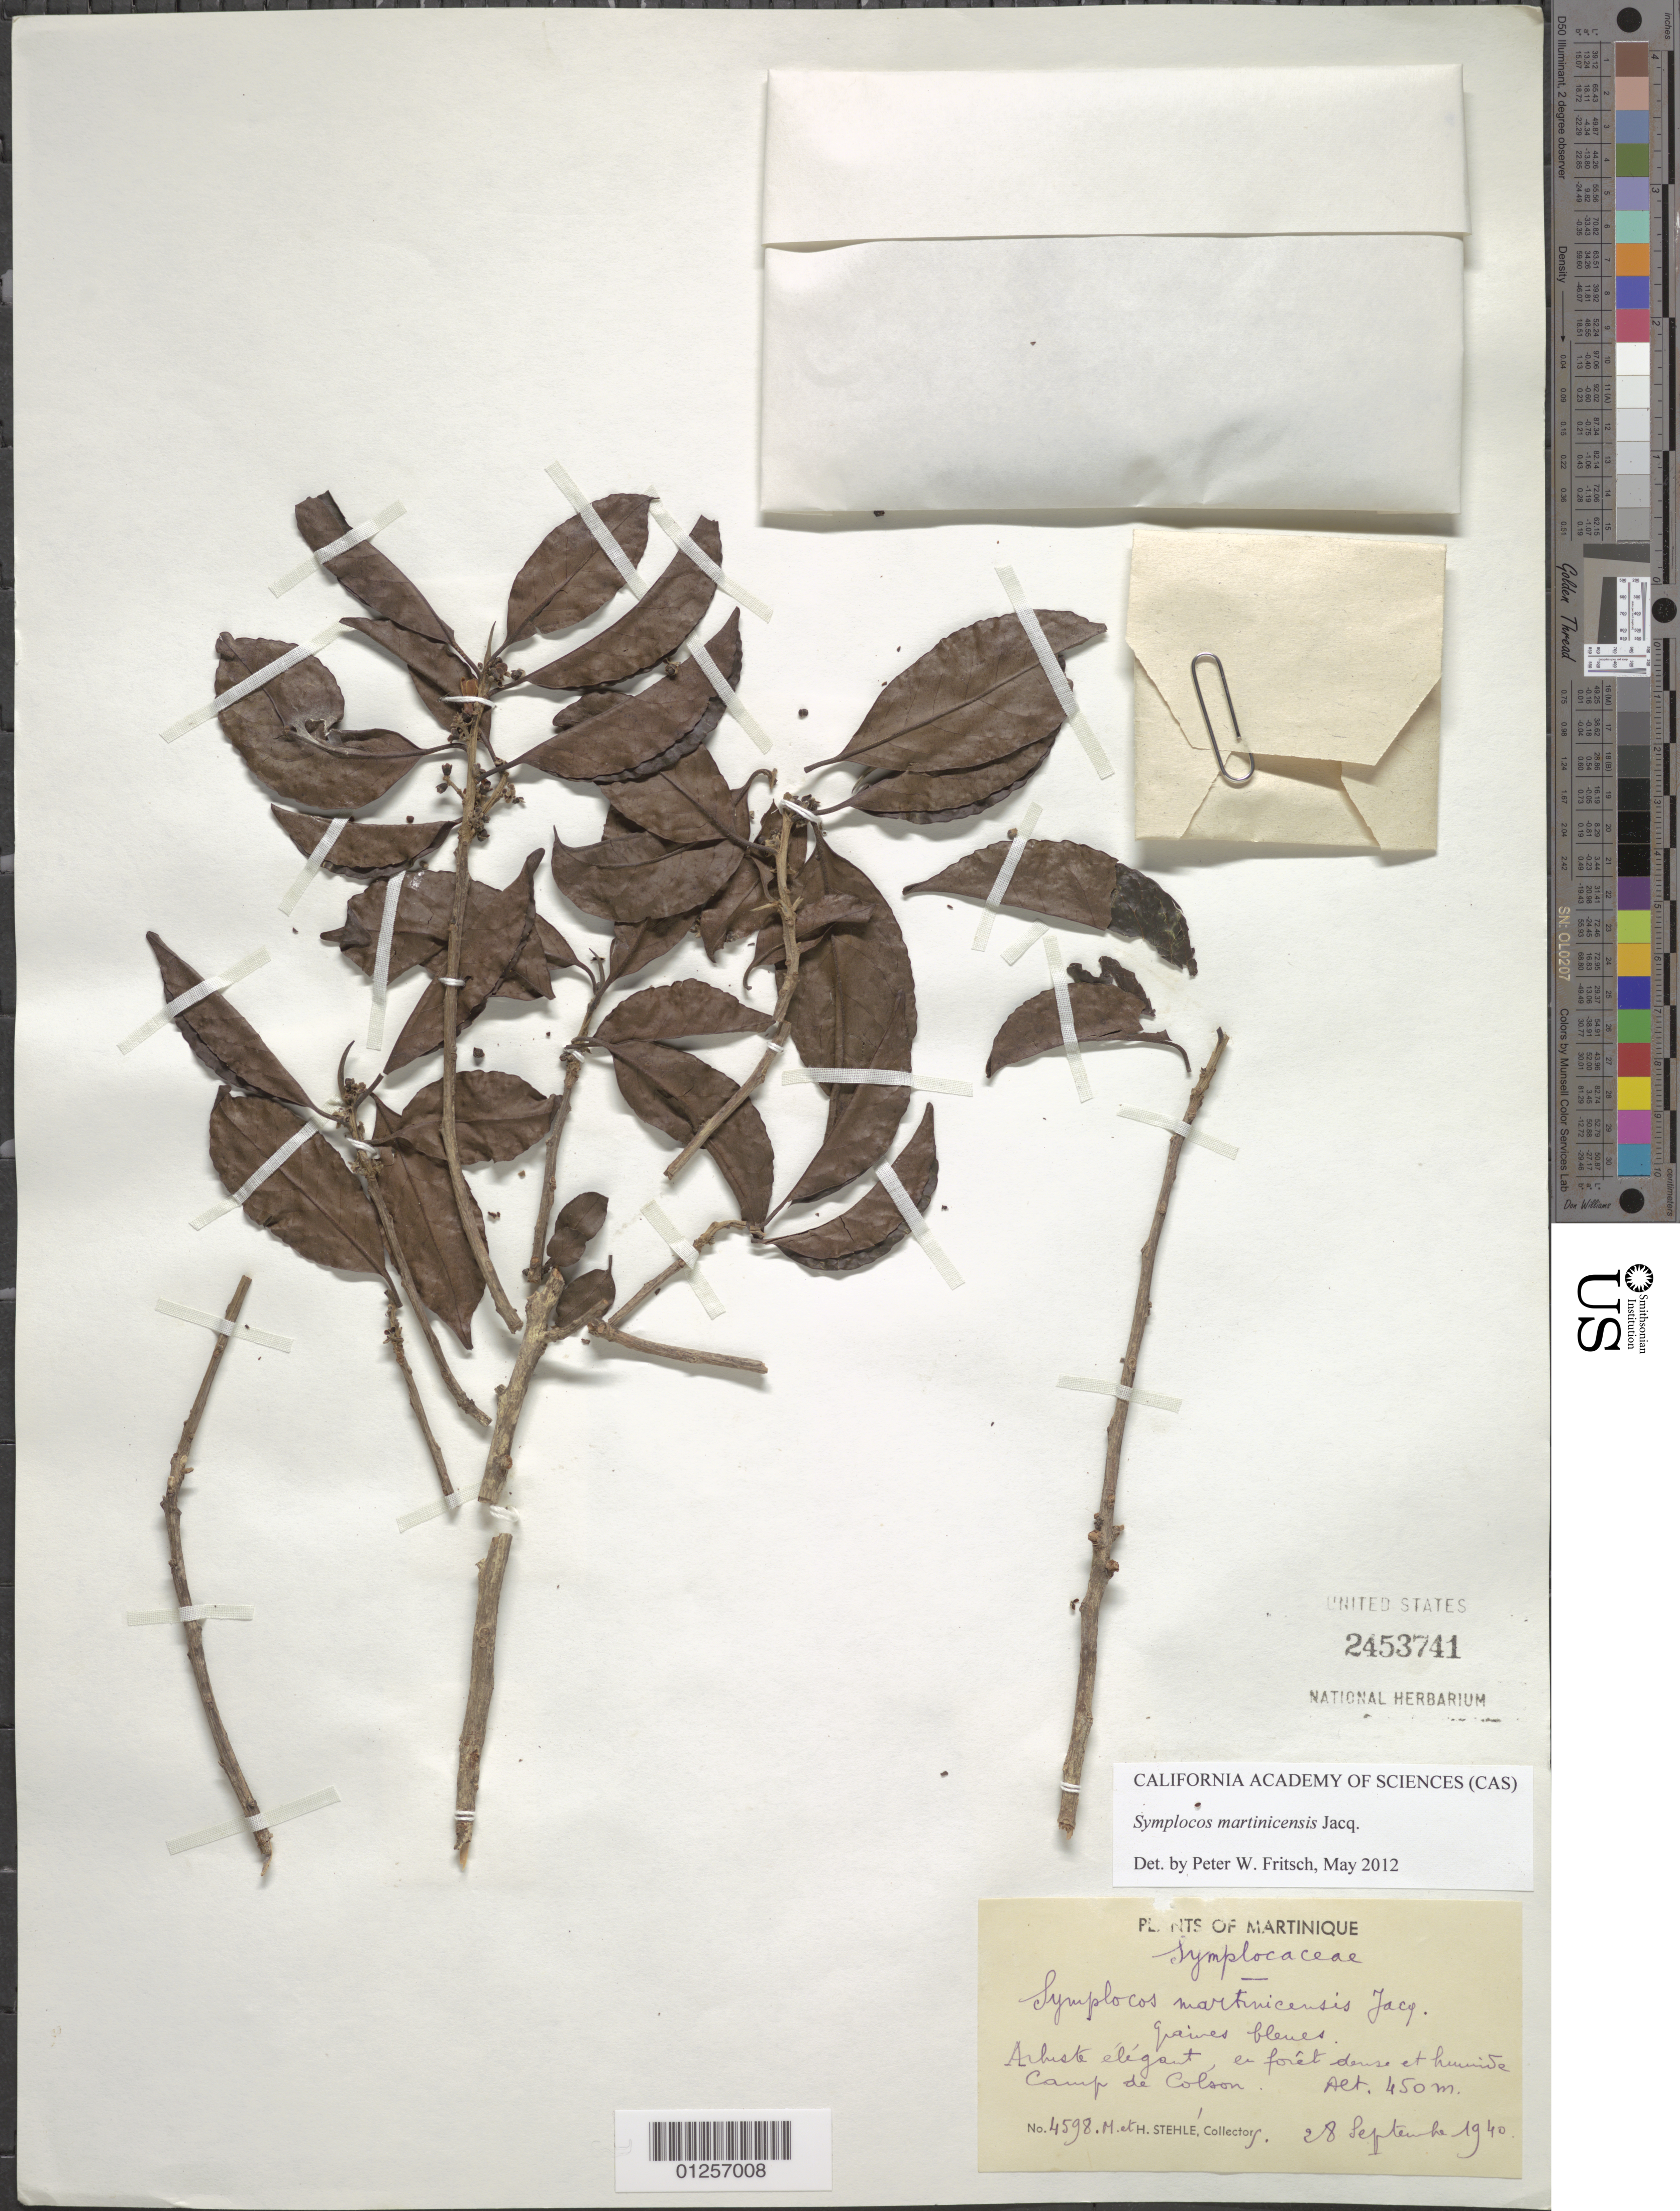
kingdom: Plantae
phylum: Tracheophyta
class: Magnoliopsida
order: Ericales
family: Symplocaceae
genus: Symplocos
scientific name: Symplocos martinicensis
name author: Jacq.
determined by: Fritsch, Peter W.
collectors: H. Stehlé & M. Stehlé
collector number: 4598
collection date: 1940-09-28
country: Martinique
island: Martinique I.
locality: Camp de Colson.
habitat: En forêt dense et humide.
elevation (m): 450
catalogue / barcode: US 2453741